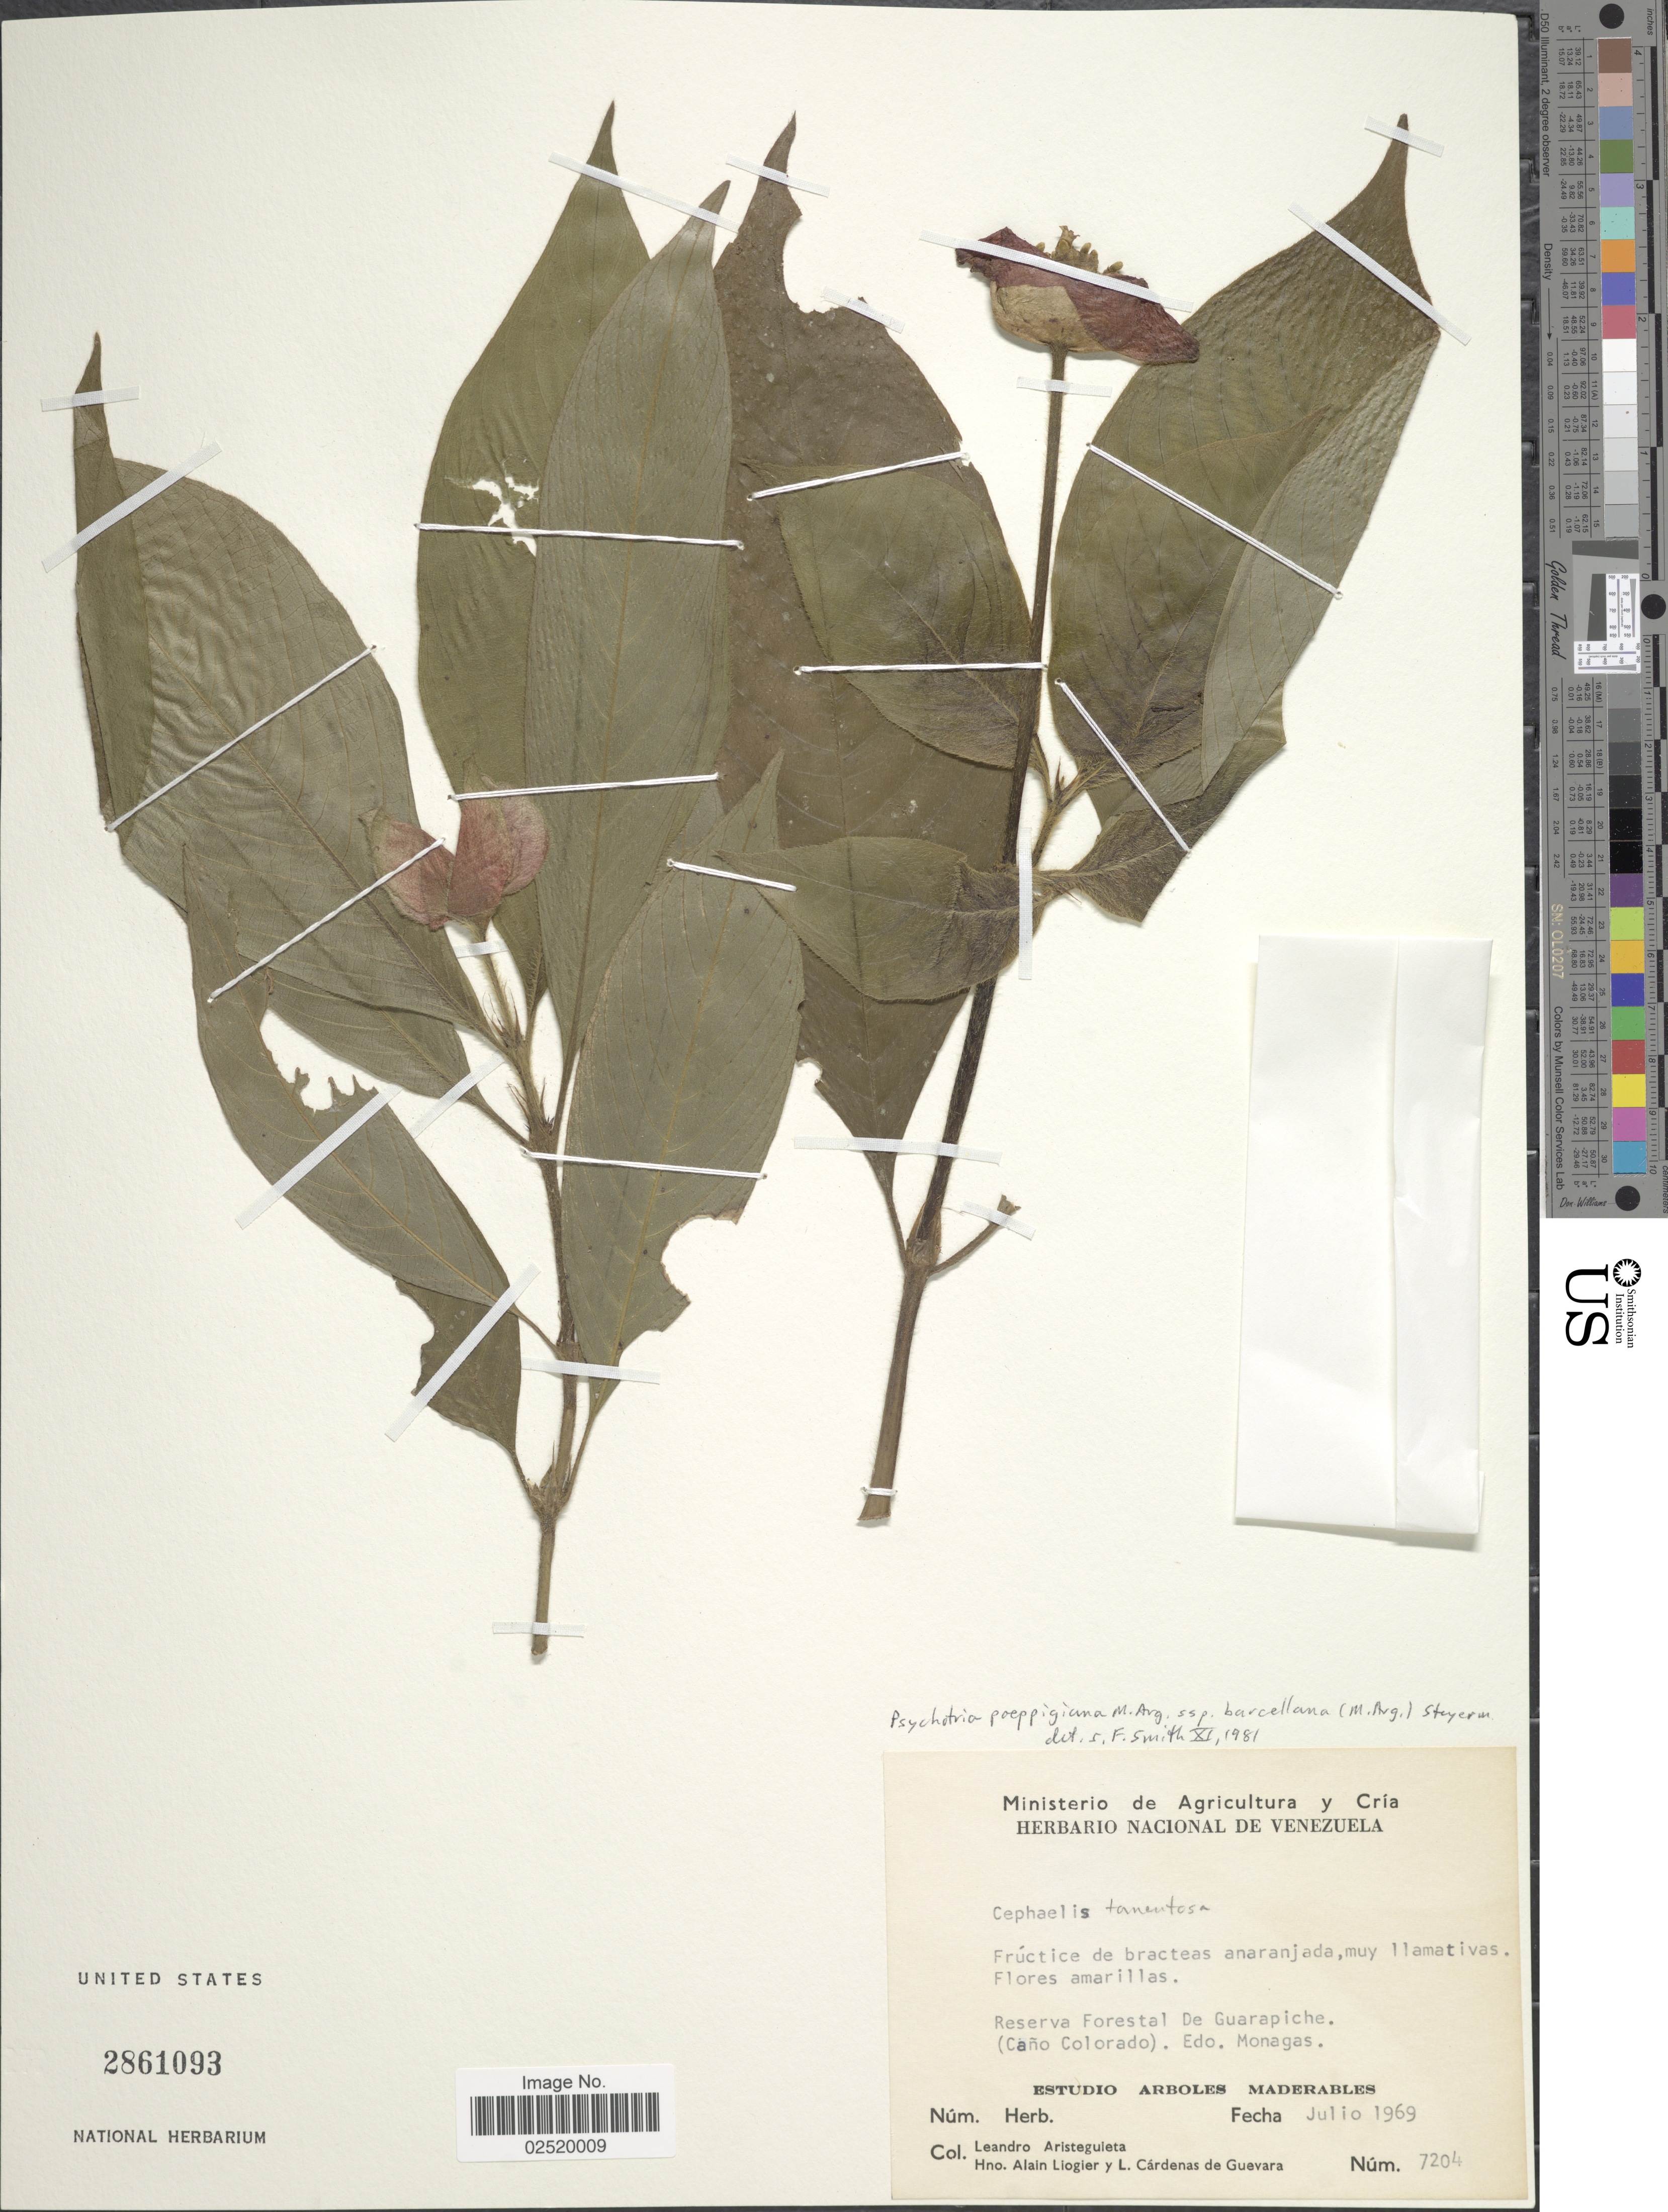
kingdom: Plantae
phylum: Tracheophyta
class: Magnoliopsida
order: Gentianales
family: Rubiaceae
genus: Psychotria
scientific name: Psychotria poeppigiana subsp. barcellana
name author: (Müll. Arg.) Steyerm.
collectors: L. Aristeguieta, A. H. Liogier & L. De Guevara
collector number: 7204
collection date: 1969-07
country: Venezuela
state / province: Monagas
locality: Reserva Forestal De Guarapiche (Cano Colorado), Edo. Monagas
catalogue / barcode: US 2861093